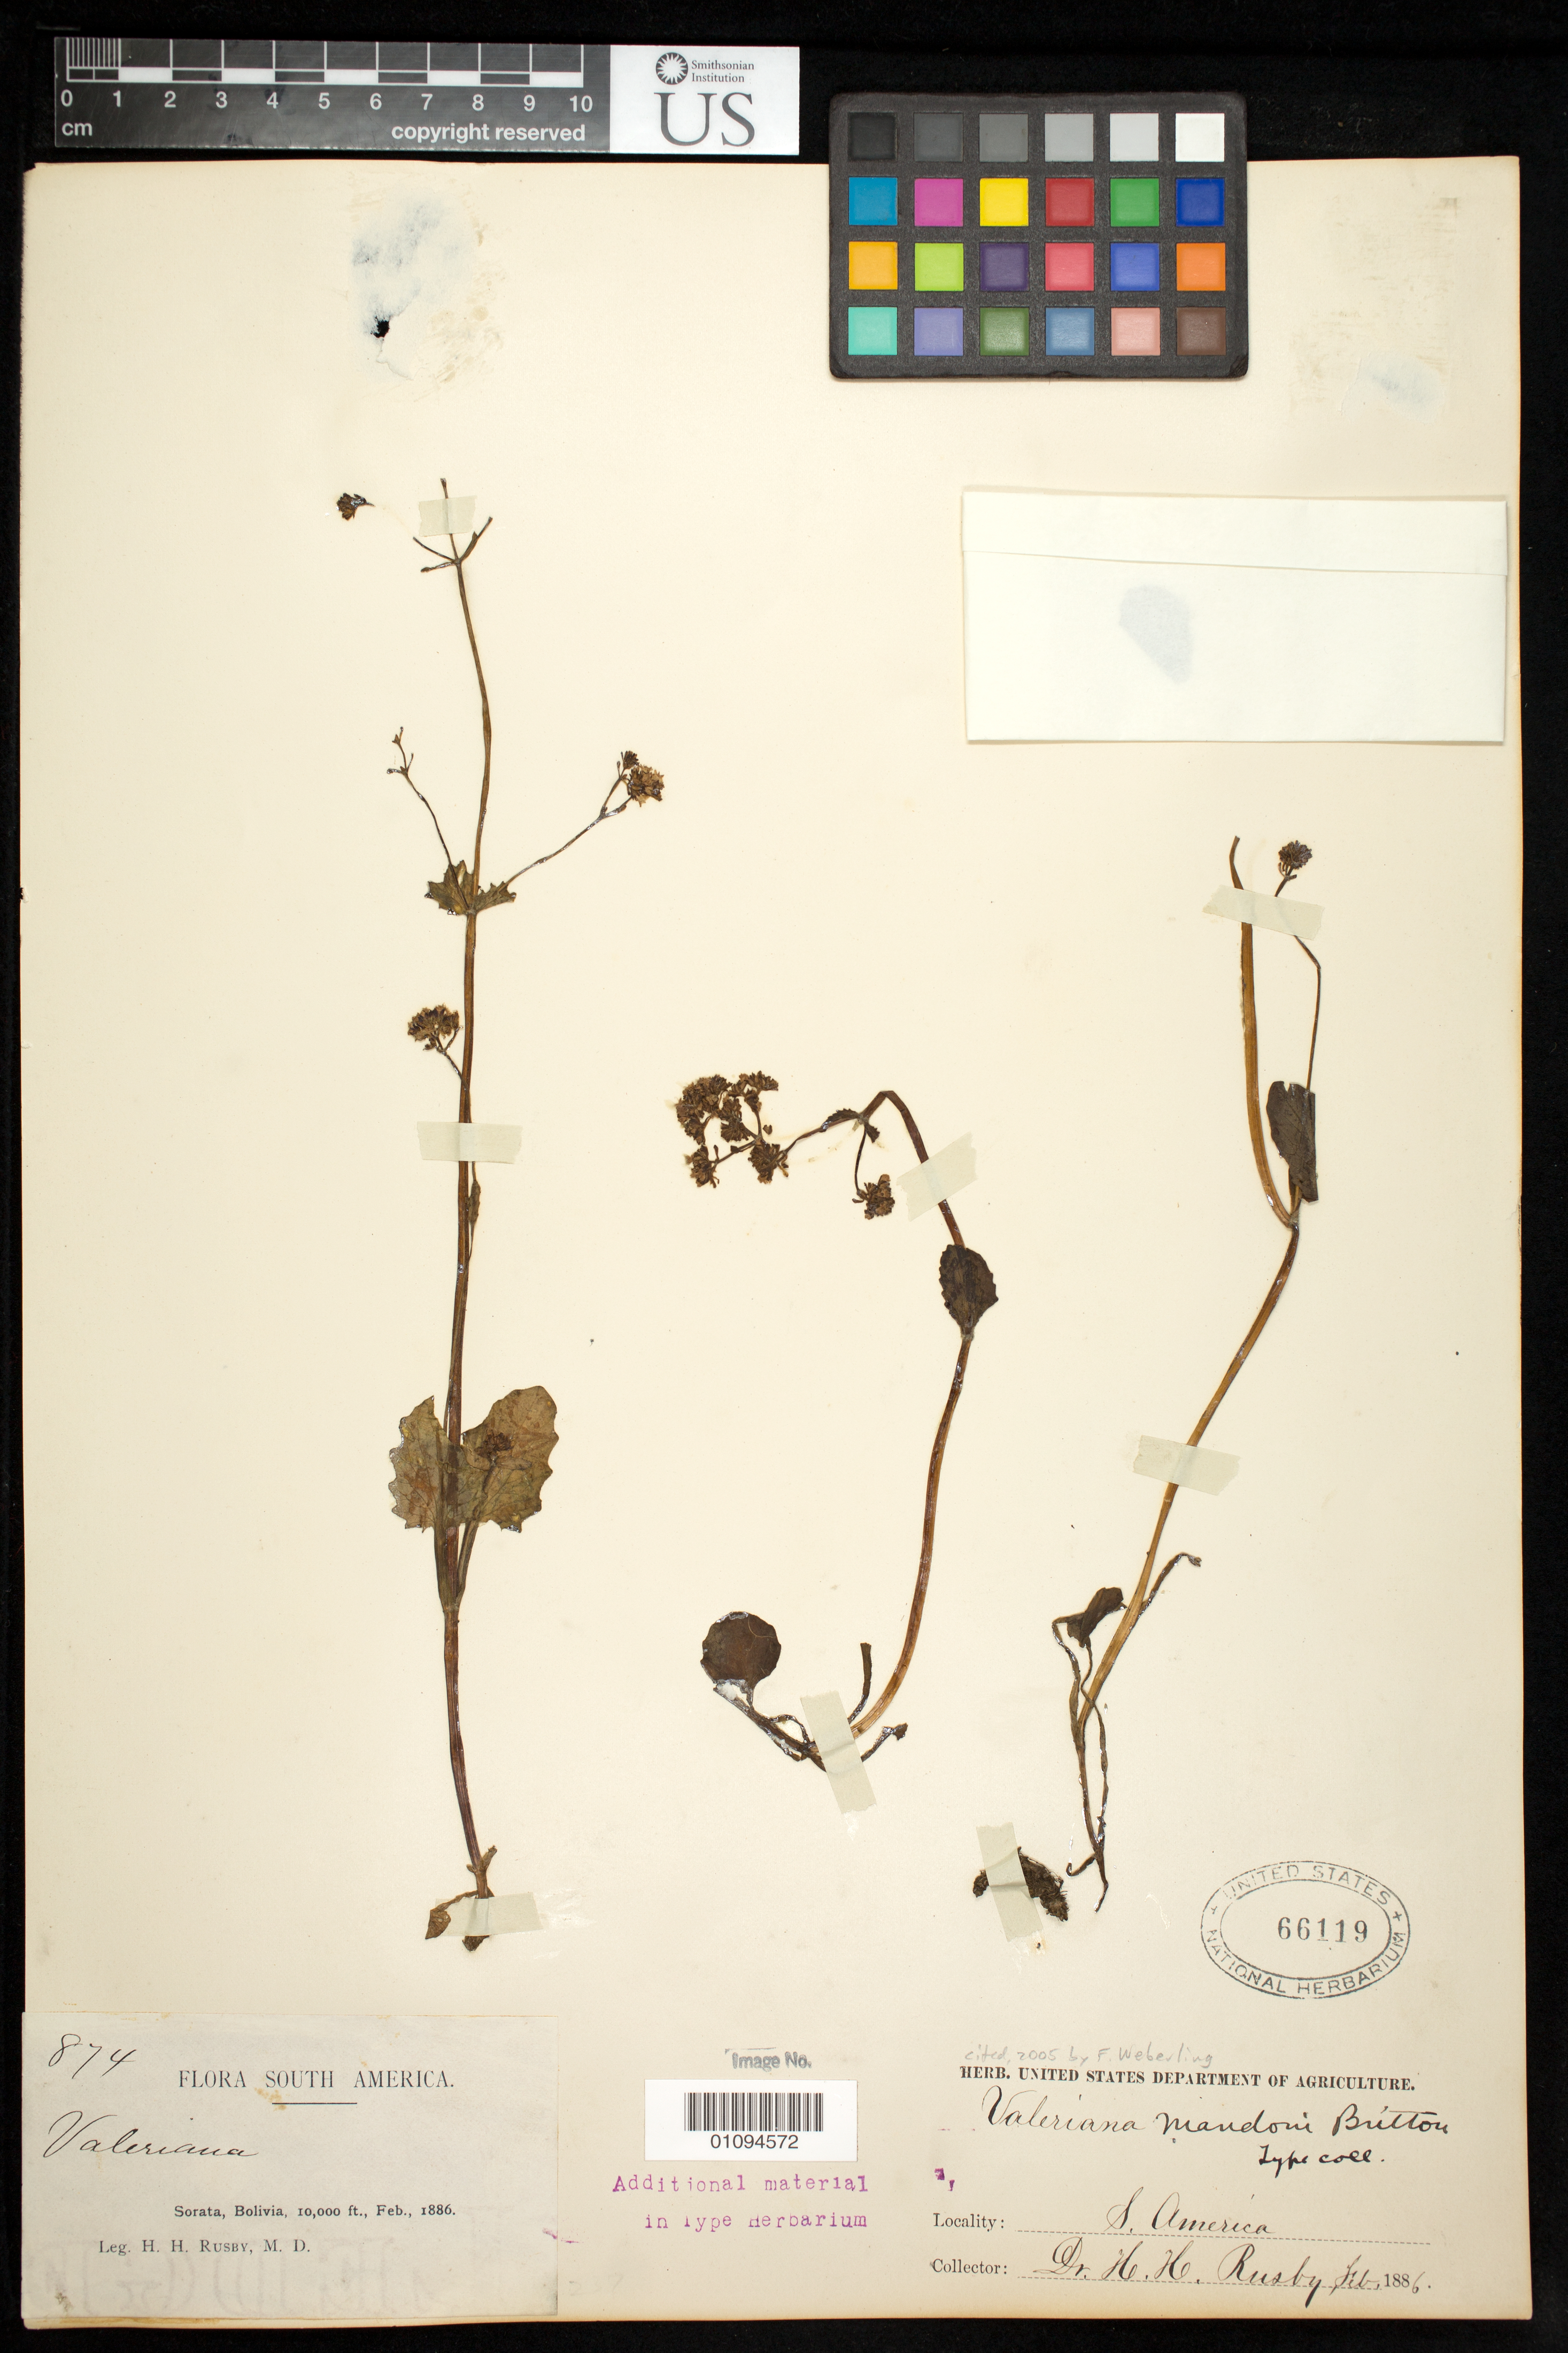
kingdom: Plantae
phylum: Tracheophyta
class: Magnoliopsida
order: Dipsacales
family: Caprifoliaceae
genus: Valeriana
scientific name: Valeriana mandonii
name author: Britton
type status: Syntype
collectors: H. H. Rusby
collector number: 874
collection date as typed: Feb., 1886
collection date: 1886-02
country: Bolivia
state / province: La Páz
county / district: Larecaja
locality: Sorata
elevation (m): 3048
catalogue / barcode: US 66119